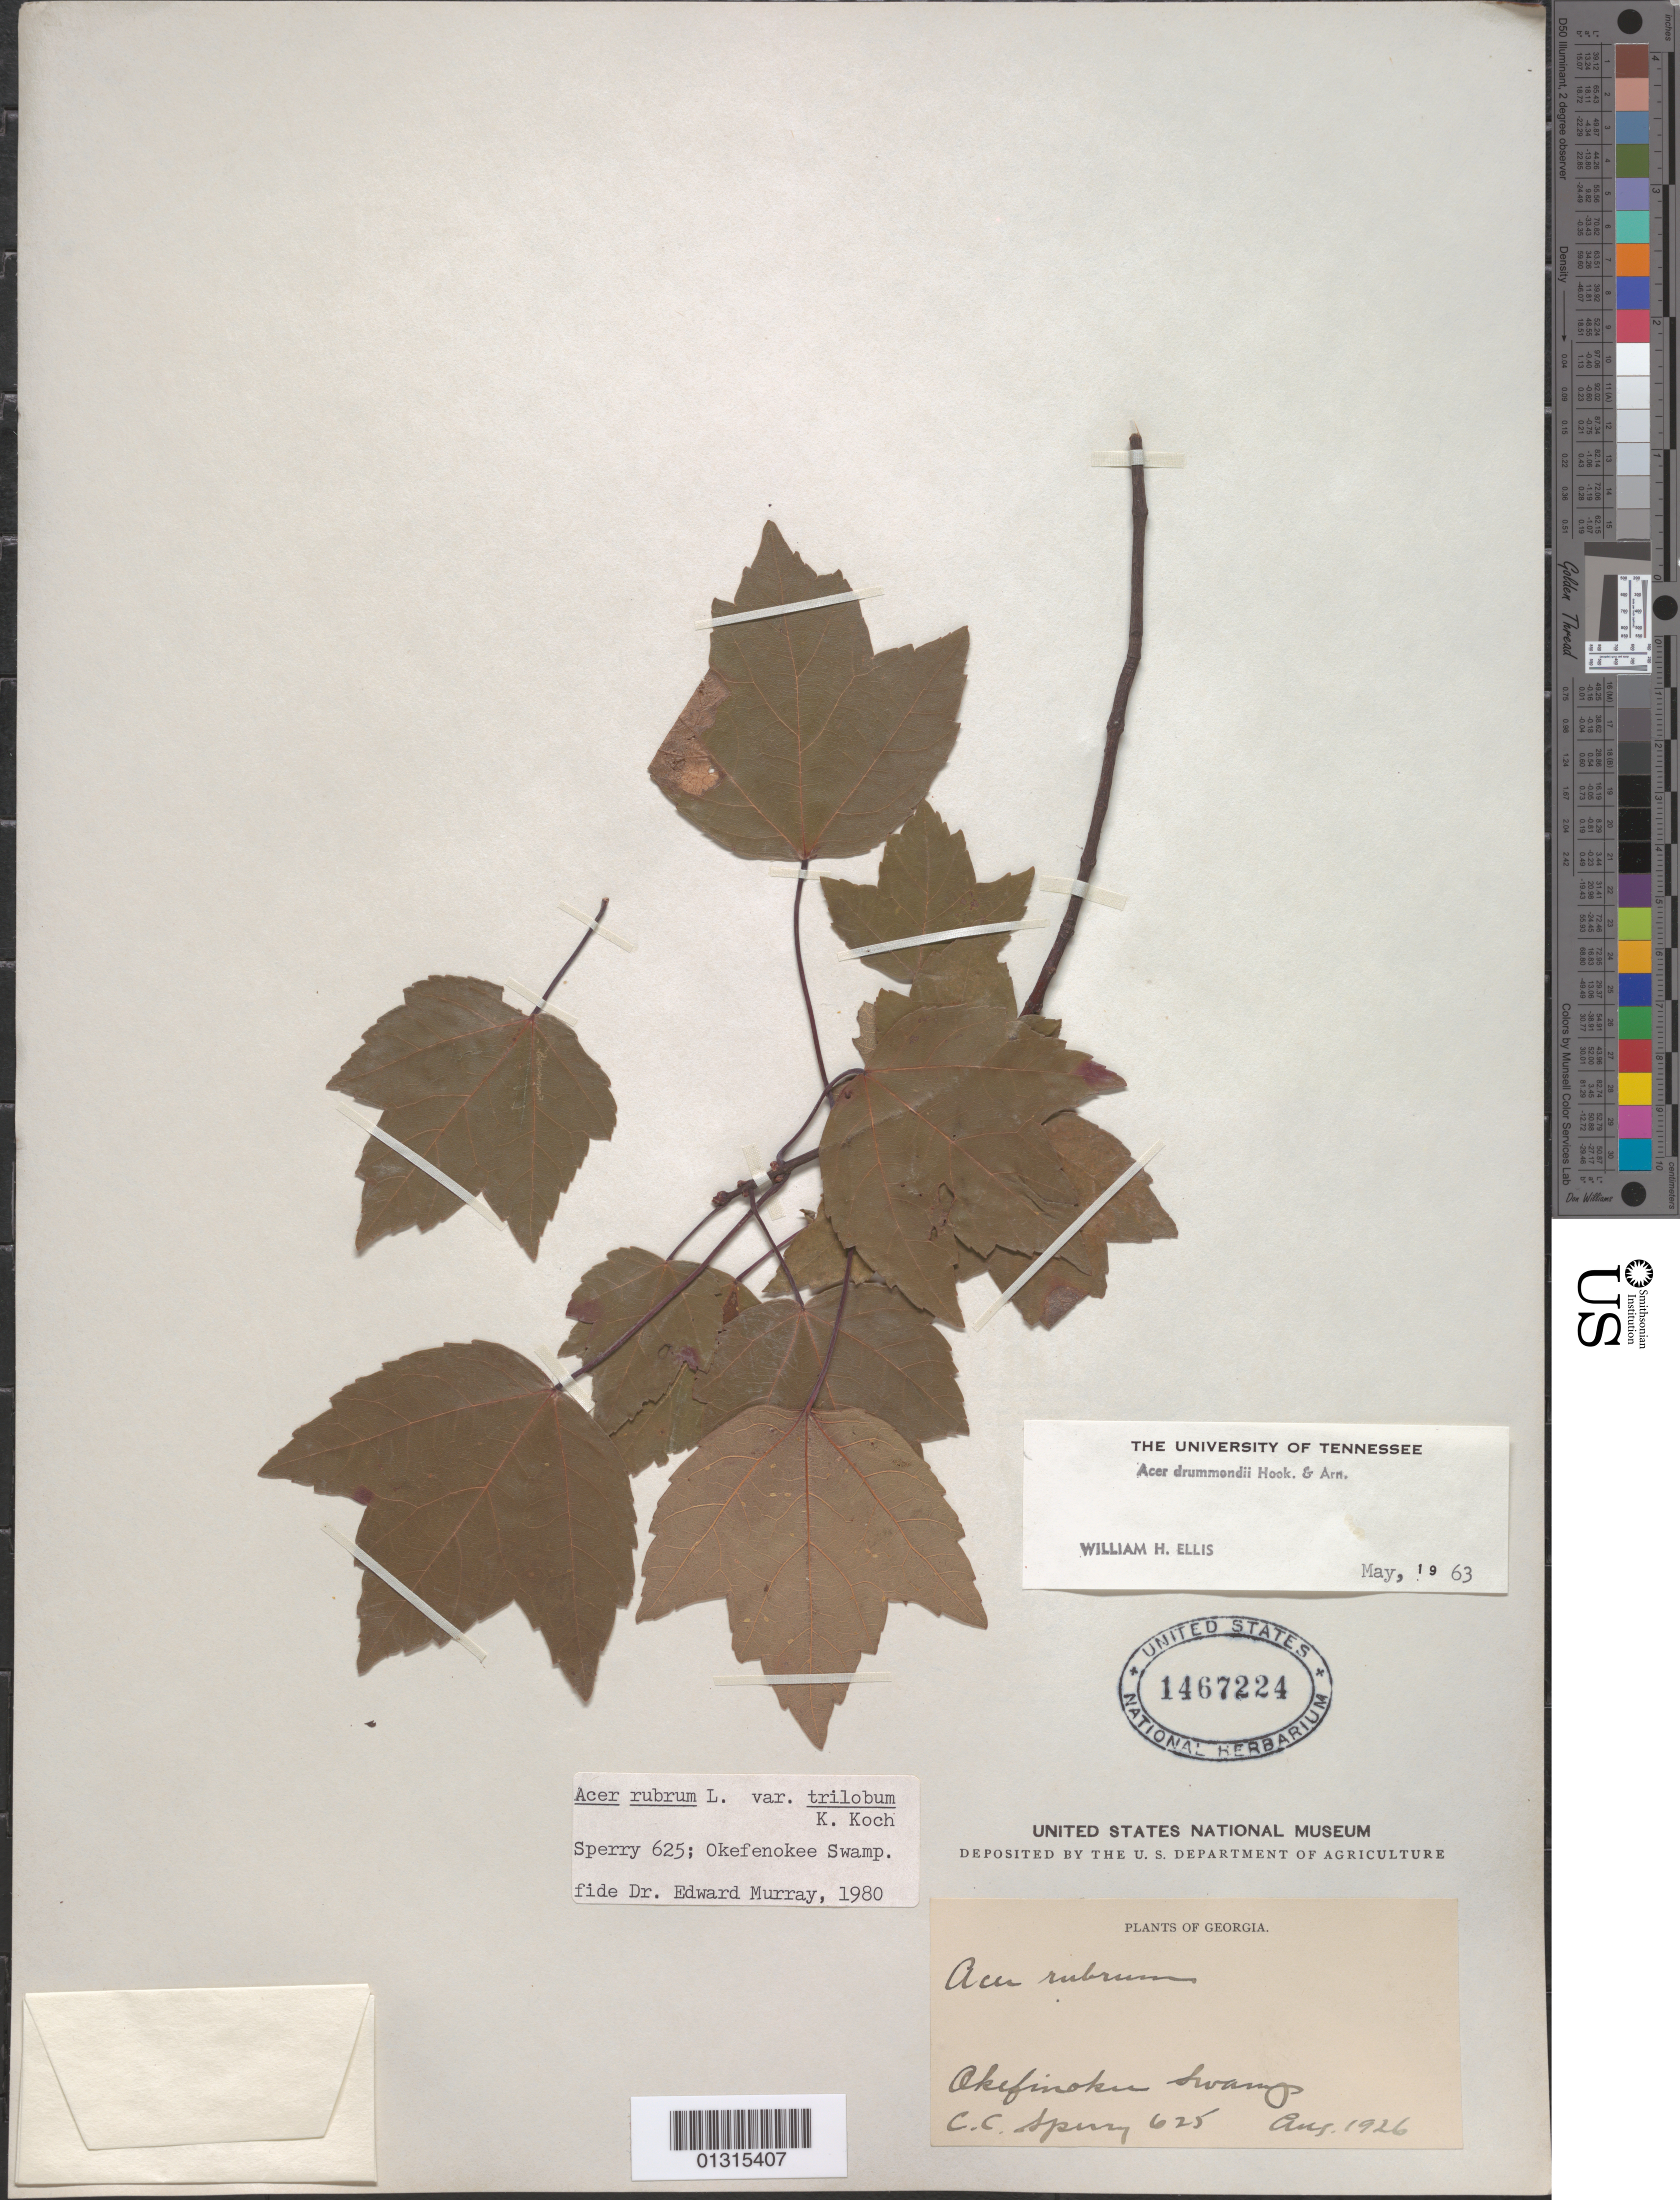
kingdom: Plantae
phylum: Tracheophyta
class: Magnoliopsida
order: Sapindales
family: Sapindaceae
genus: Acer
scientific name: Acer rubrum var. trilobum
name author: K. Koch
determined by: Murray, Edward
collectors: C. C. Sperry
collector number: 625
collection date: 1926-08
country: United States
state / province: Georgia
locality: Okefenokee Swamp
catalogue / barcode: US 1467224